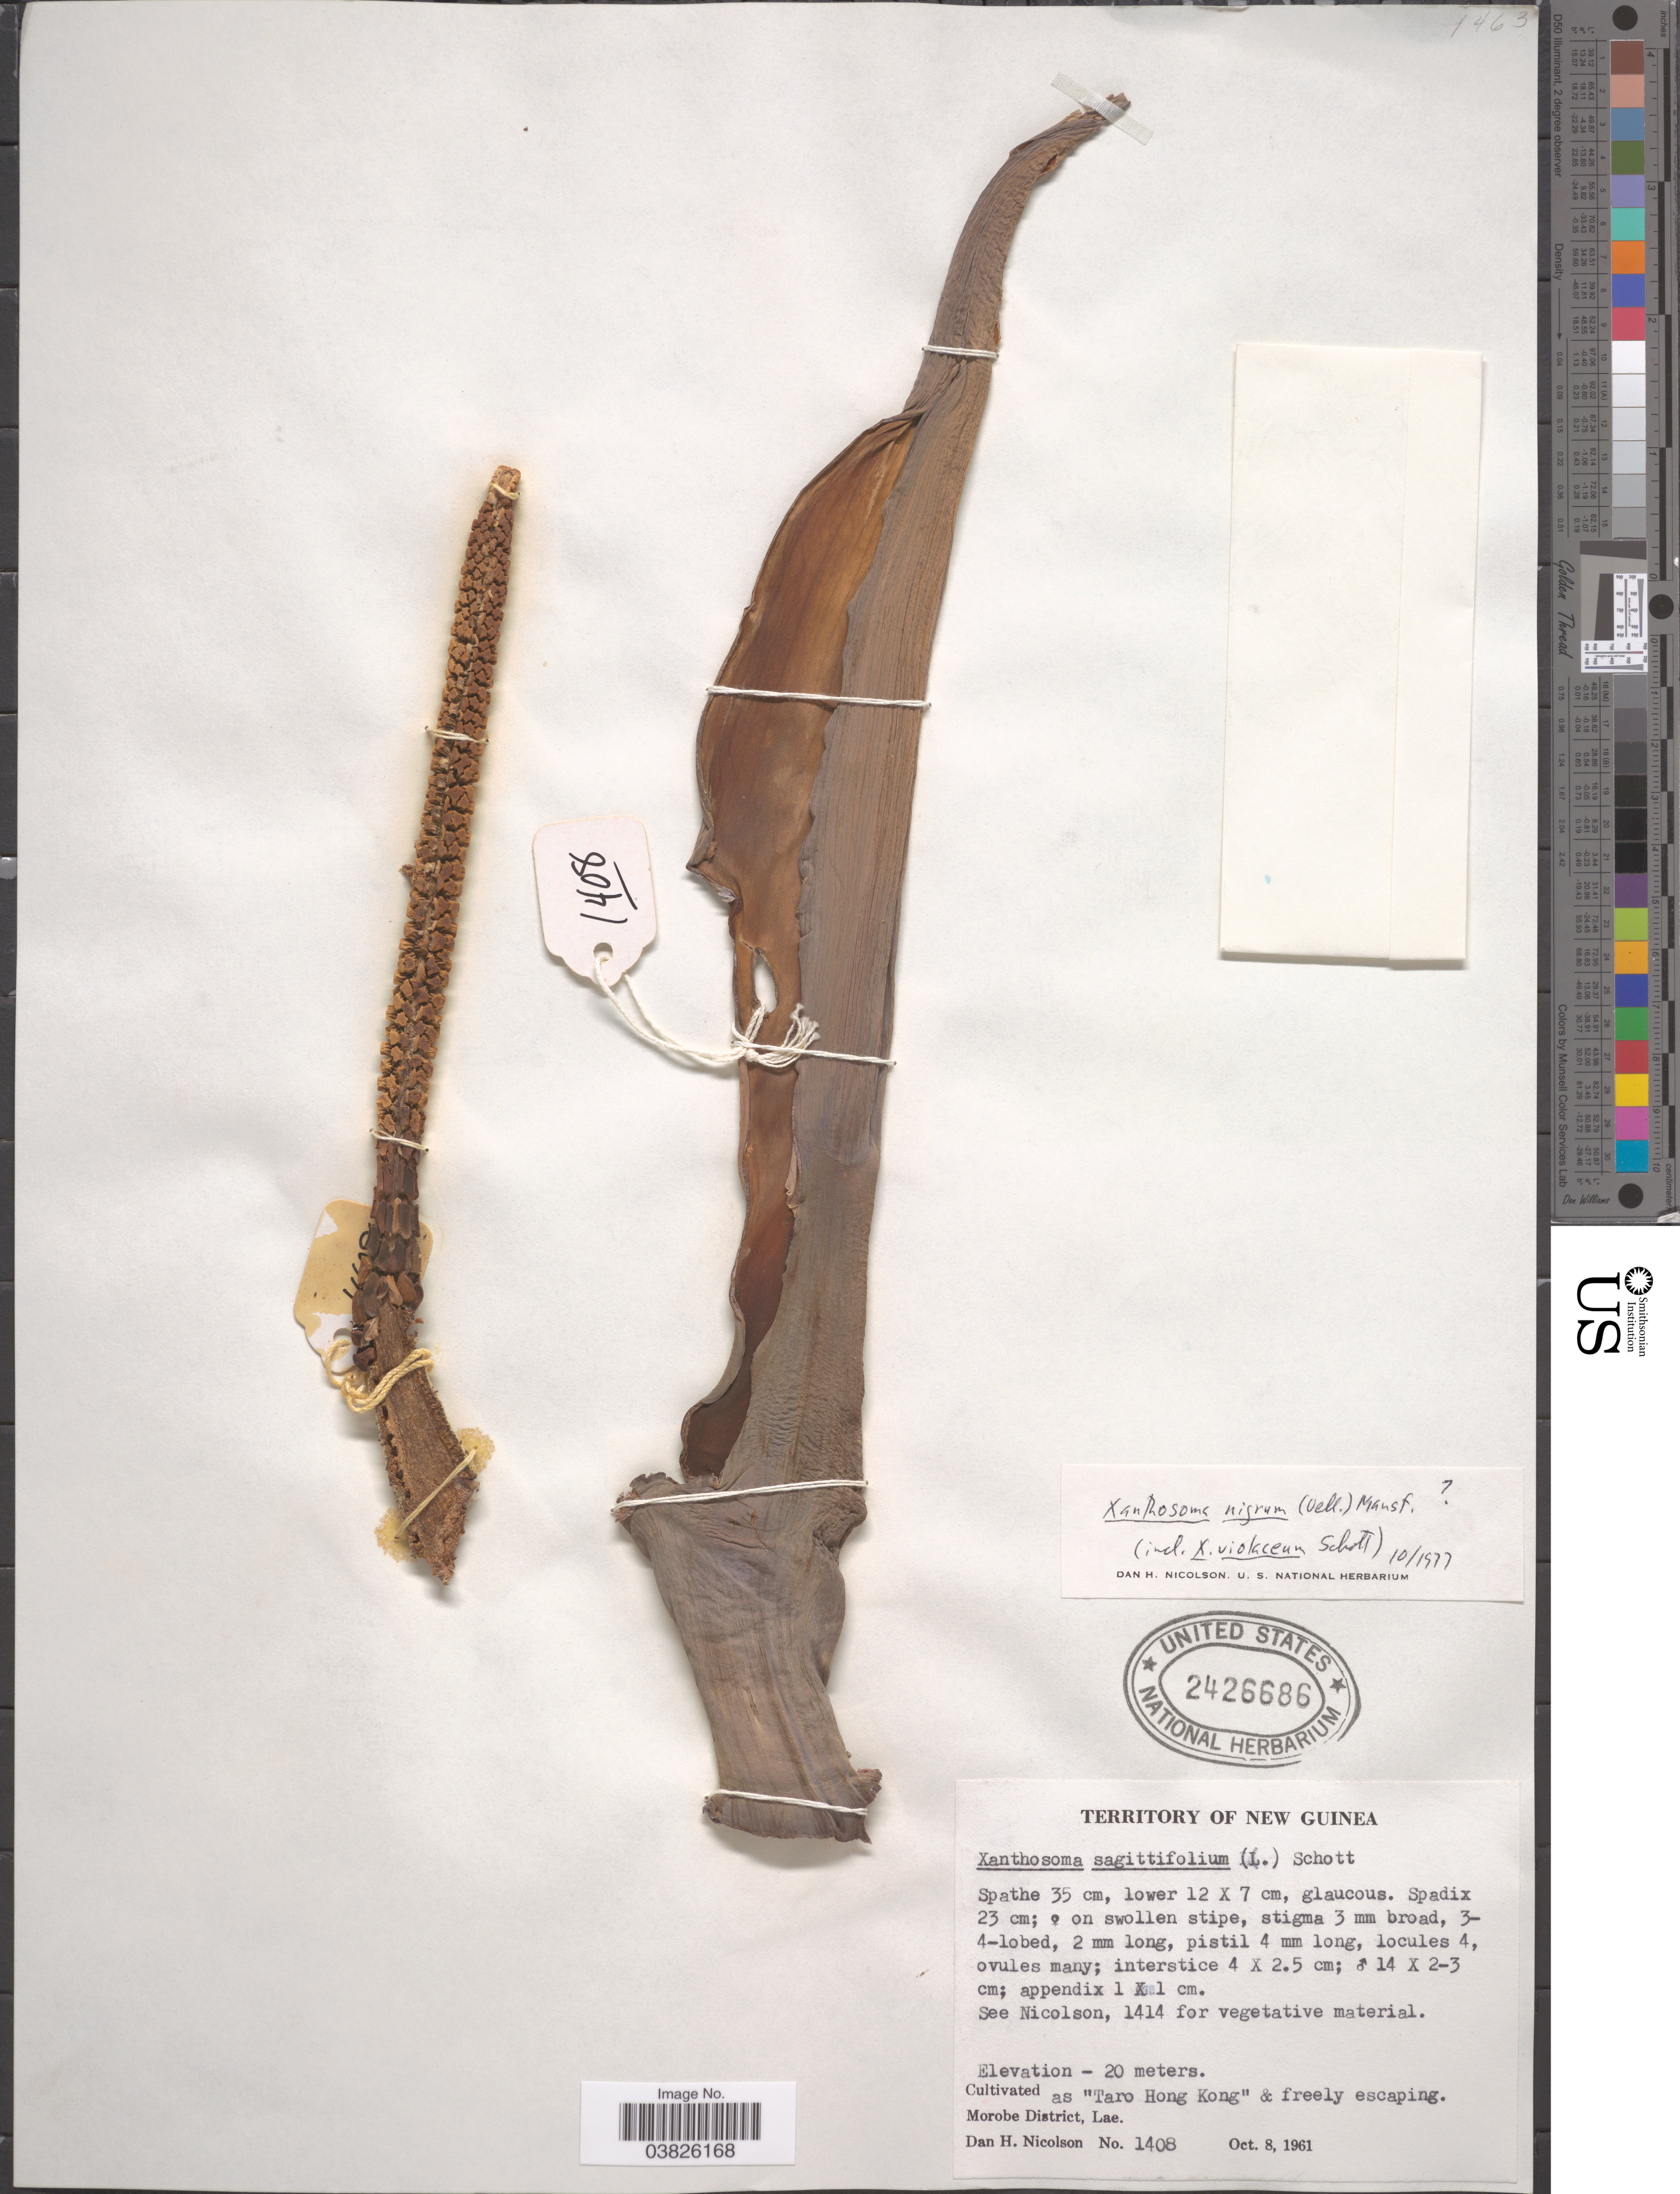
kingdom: Plantae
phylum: Tracheophyta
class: Liliopsida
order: Alismatales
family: Araceae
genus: Xanthosoma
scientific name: Xanthosoma nigrum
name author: (Vell.) Stellfeld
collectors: D. H. Nicolson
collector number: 1408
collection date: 1961-10-08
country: Papua New Guinea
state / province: Morobe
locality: Territory of New Guinea. Morobe District, Lae.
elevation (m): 20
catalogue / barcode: US 2426686